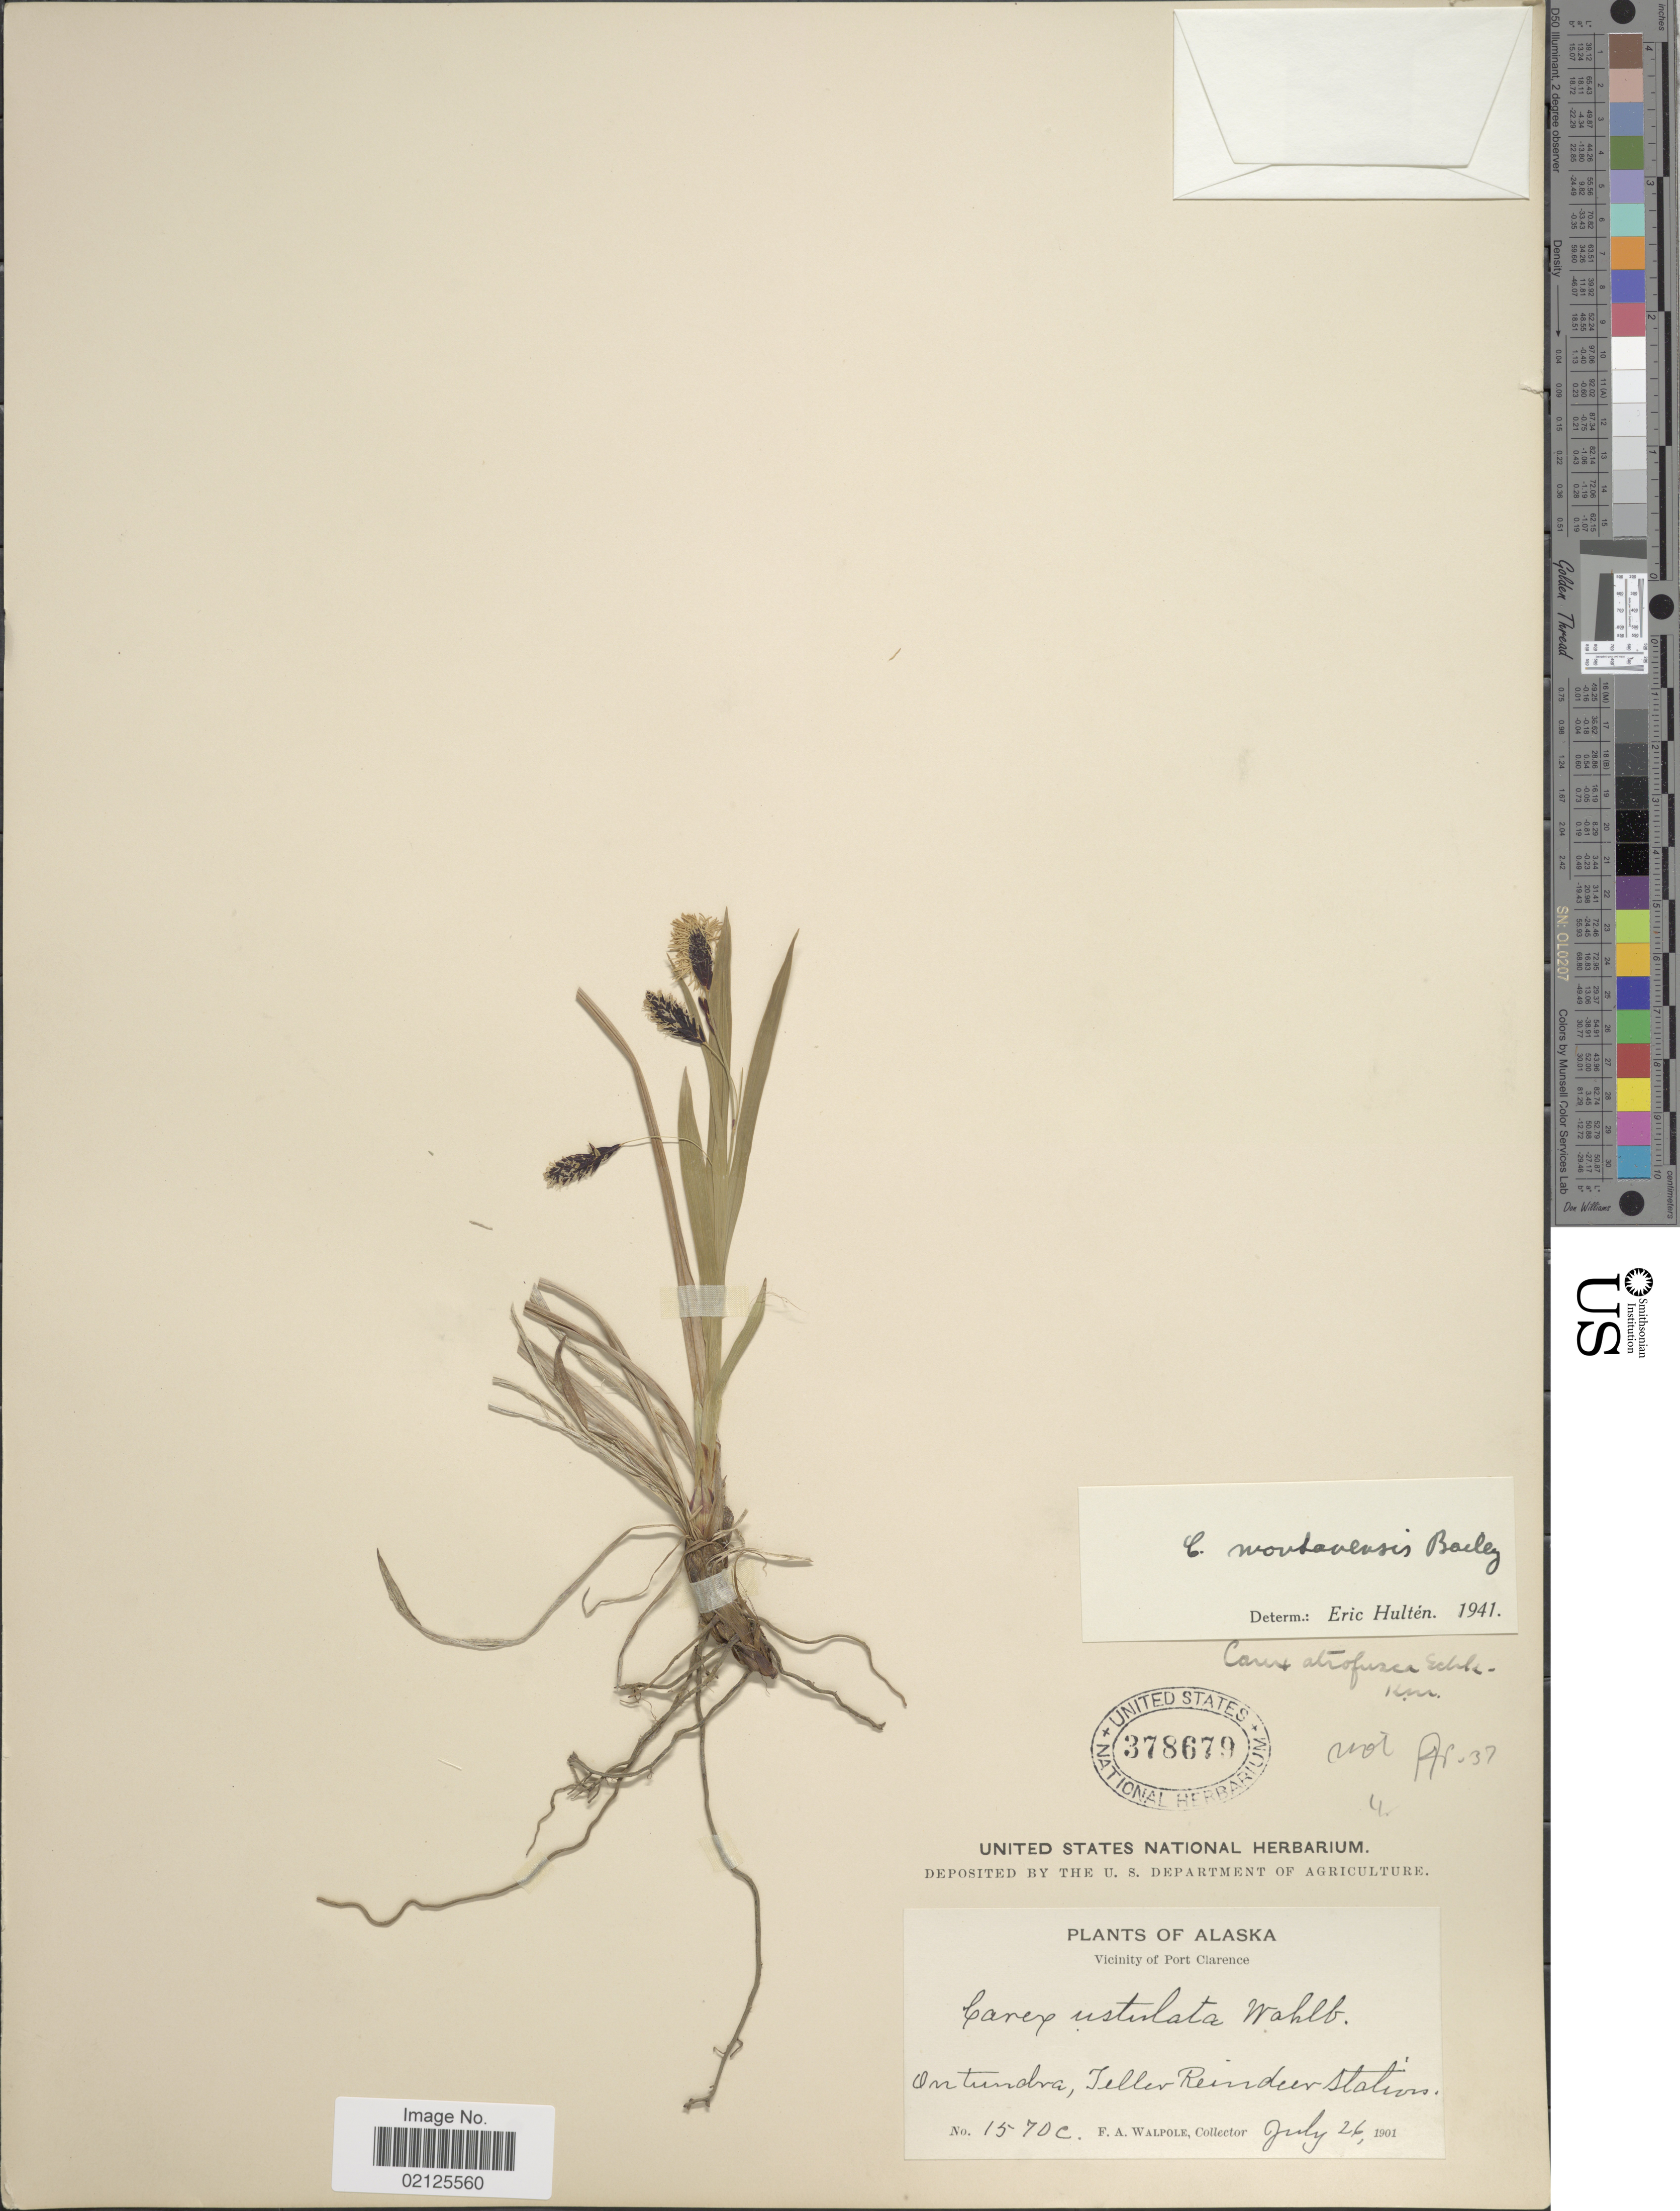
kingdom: Plantae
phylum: Tracheophyta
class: Liliopsida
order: Poales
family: Cyperaceae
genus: Carex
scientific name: Carex podocarpa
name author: R. Br.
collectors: F. Walpole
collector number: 1570c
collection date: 1901-07-26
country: United States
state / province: Alaska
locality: Vicinity of Port Clarence, On tundra, Teller Reinder Station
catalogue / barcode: US 378679